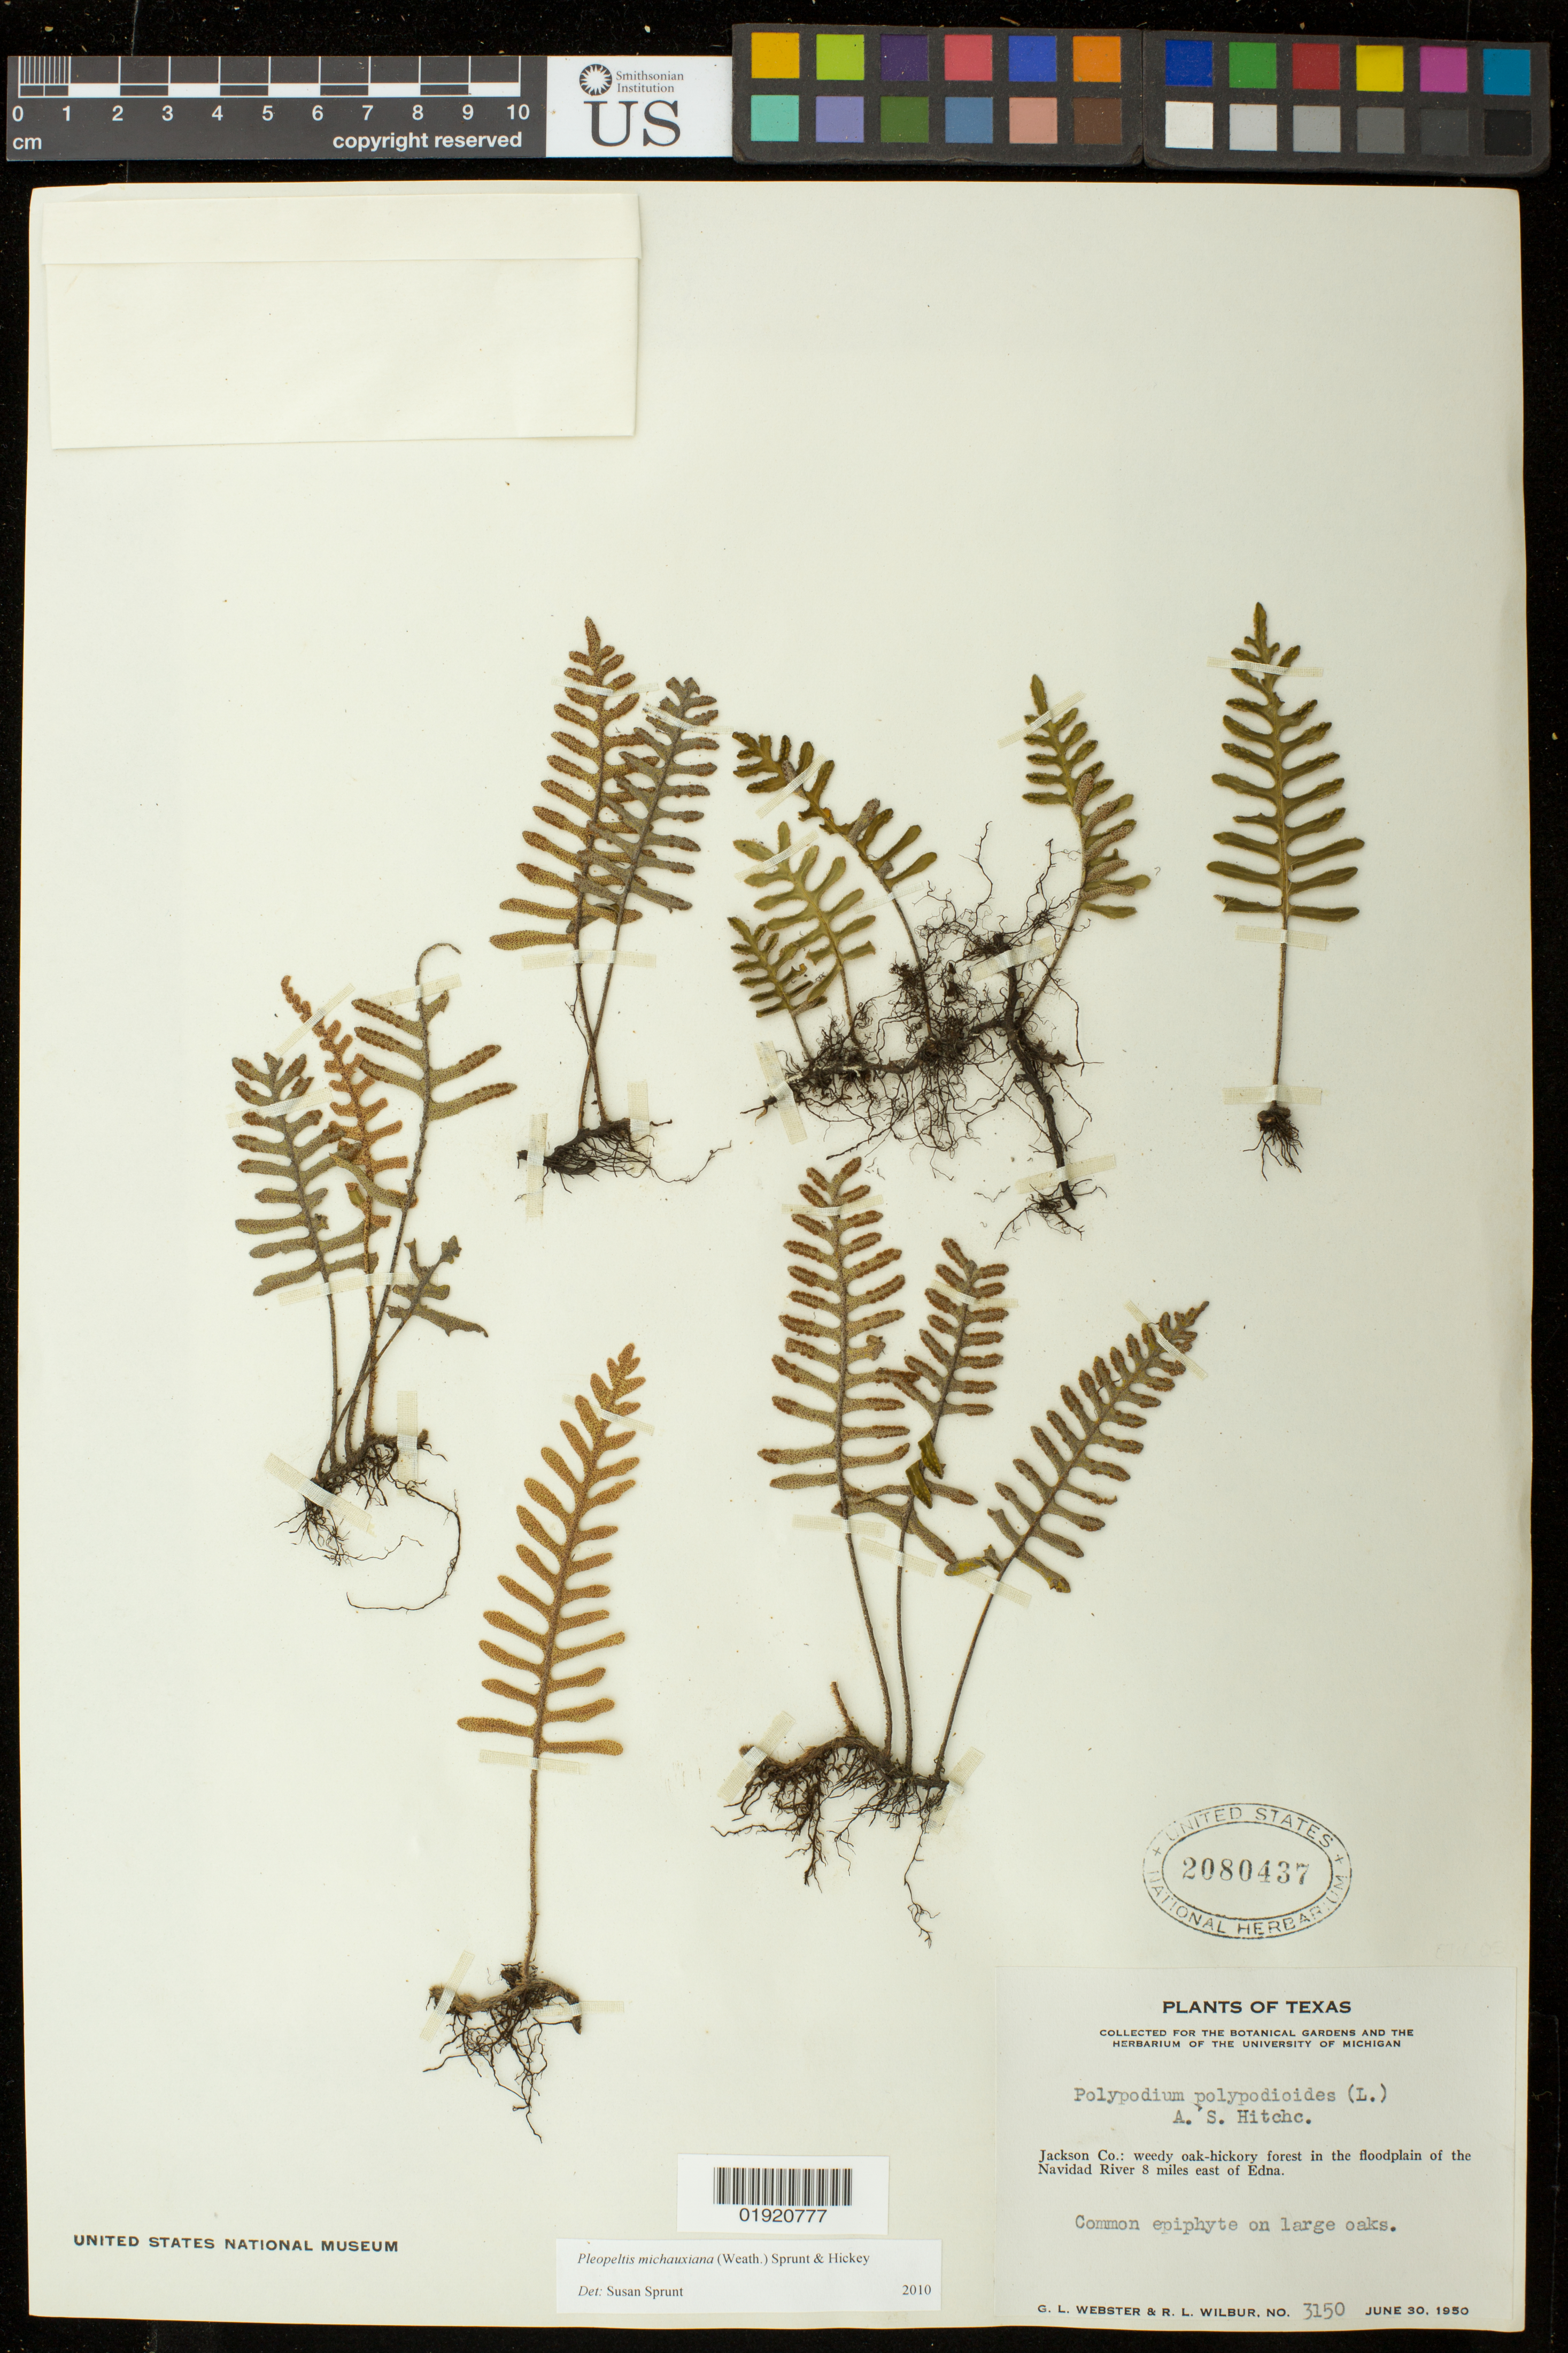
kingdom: Plantae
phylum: Tracheophyta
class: Polypodiopsida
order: Polypodiales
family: Polypodiaceae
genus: Pleopeltis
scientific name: Pleopeltis michauxiana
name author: (Weath.) Hickey & Sprunt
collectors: G. L. Webster & R. L. Wilbur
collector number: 3150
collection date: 1950-06-30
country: United States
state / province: Texas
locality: Plants of Texas. Jackson Co.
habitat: Weedy oak-hickory forest in the floodplain of the Navidad River 8 miles east of Edna.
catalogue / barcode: US 2080437